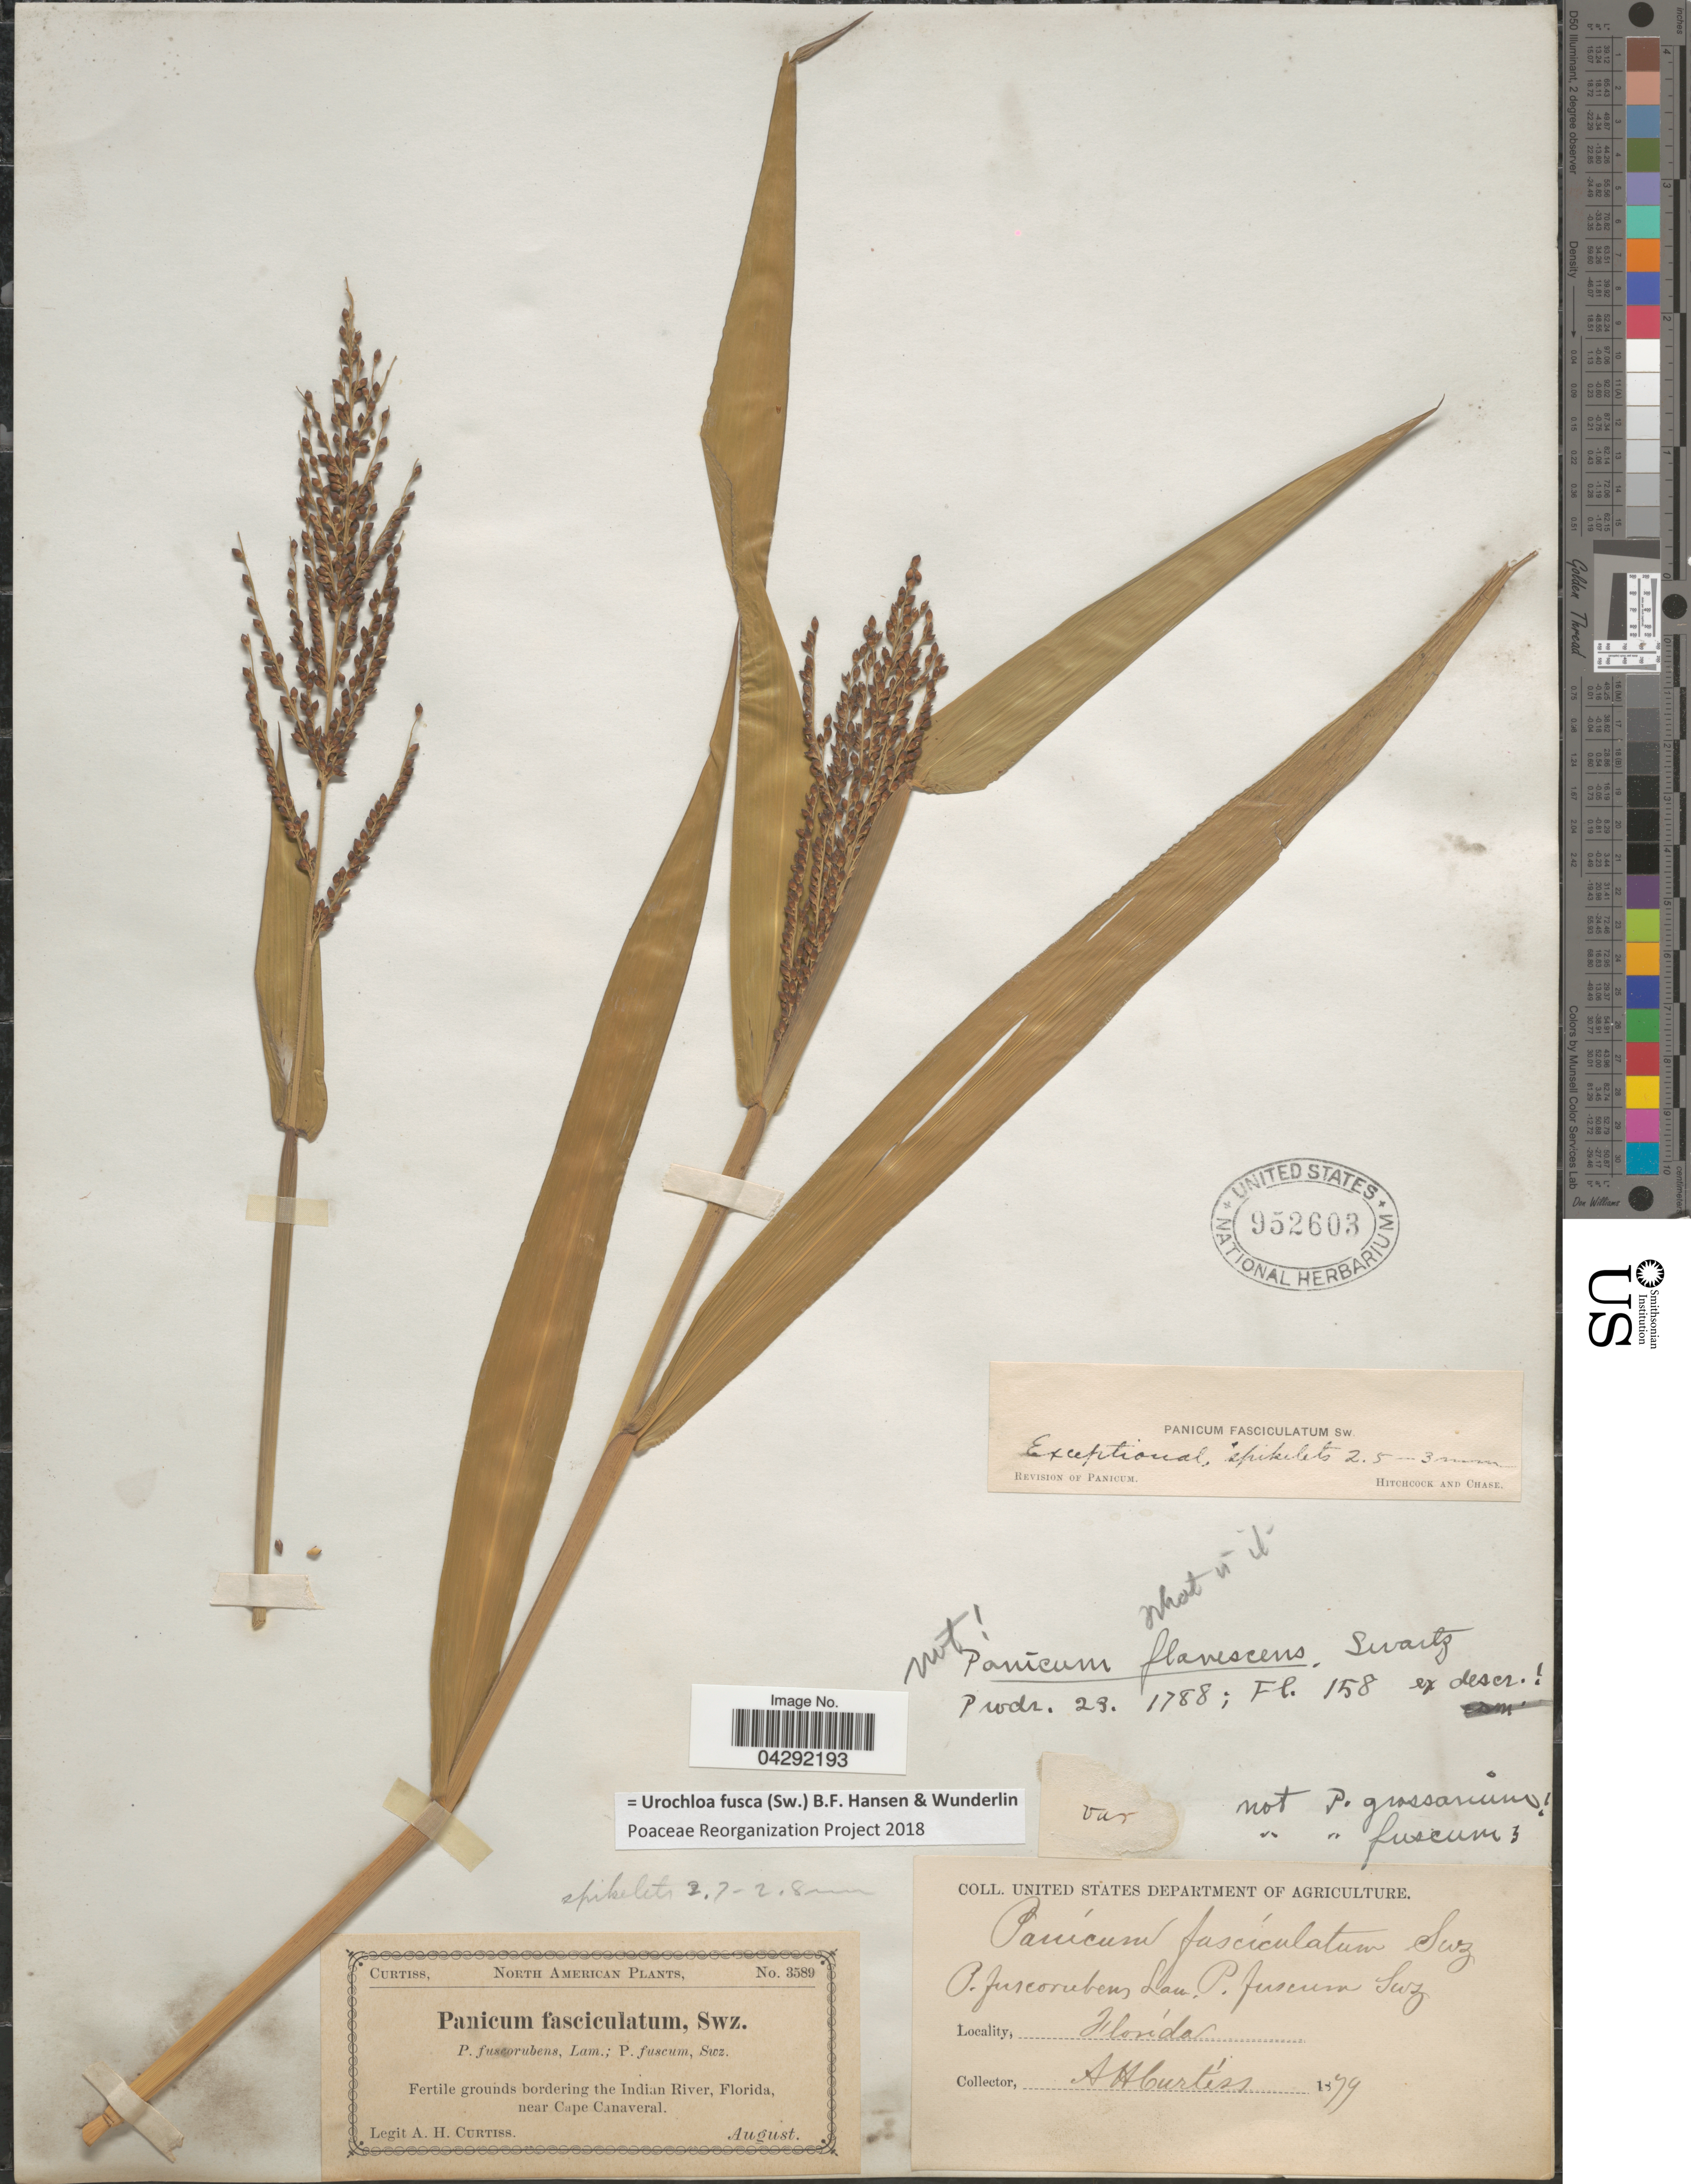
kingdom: Plantae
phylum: Tracheophyta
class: Liliopsida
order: Poales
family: Poaceae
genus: Urochloa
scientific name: Urochloa fusca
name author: (Sw.) B.F. Hansen & Wunderlin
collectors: A. H. Curtiss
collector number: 3589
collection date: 1879-08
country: United States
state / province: Florida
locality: Fertile grounds bordering the Indian River, near Cape Canaveral.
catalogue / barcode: US 952603